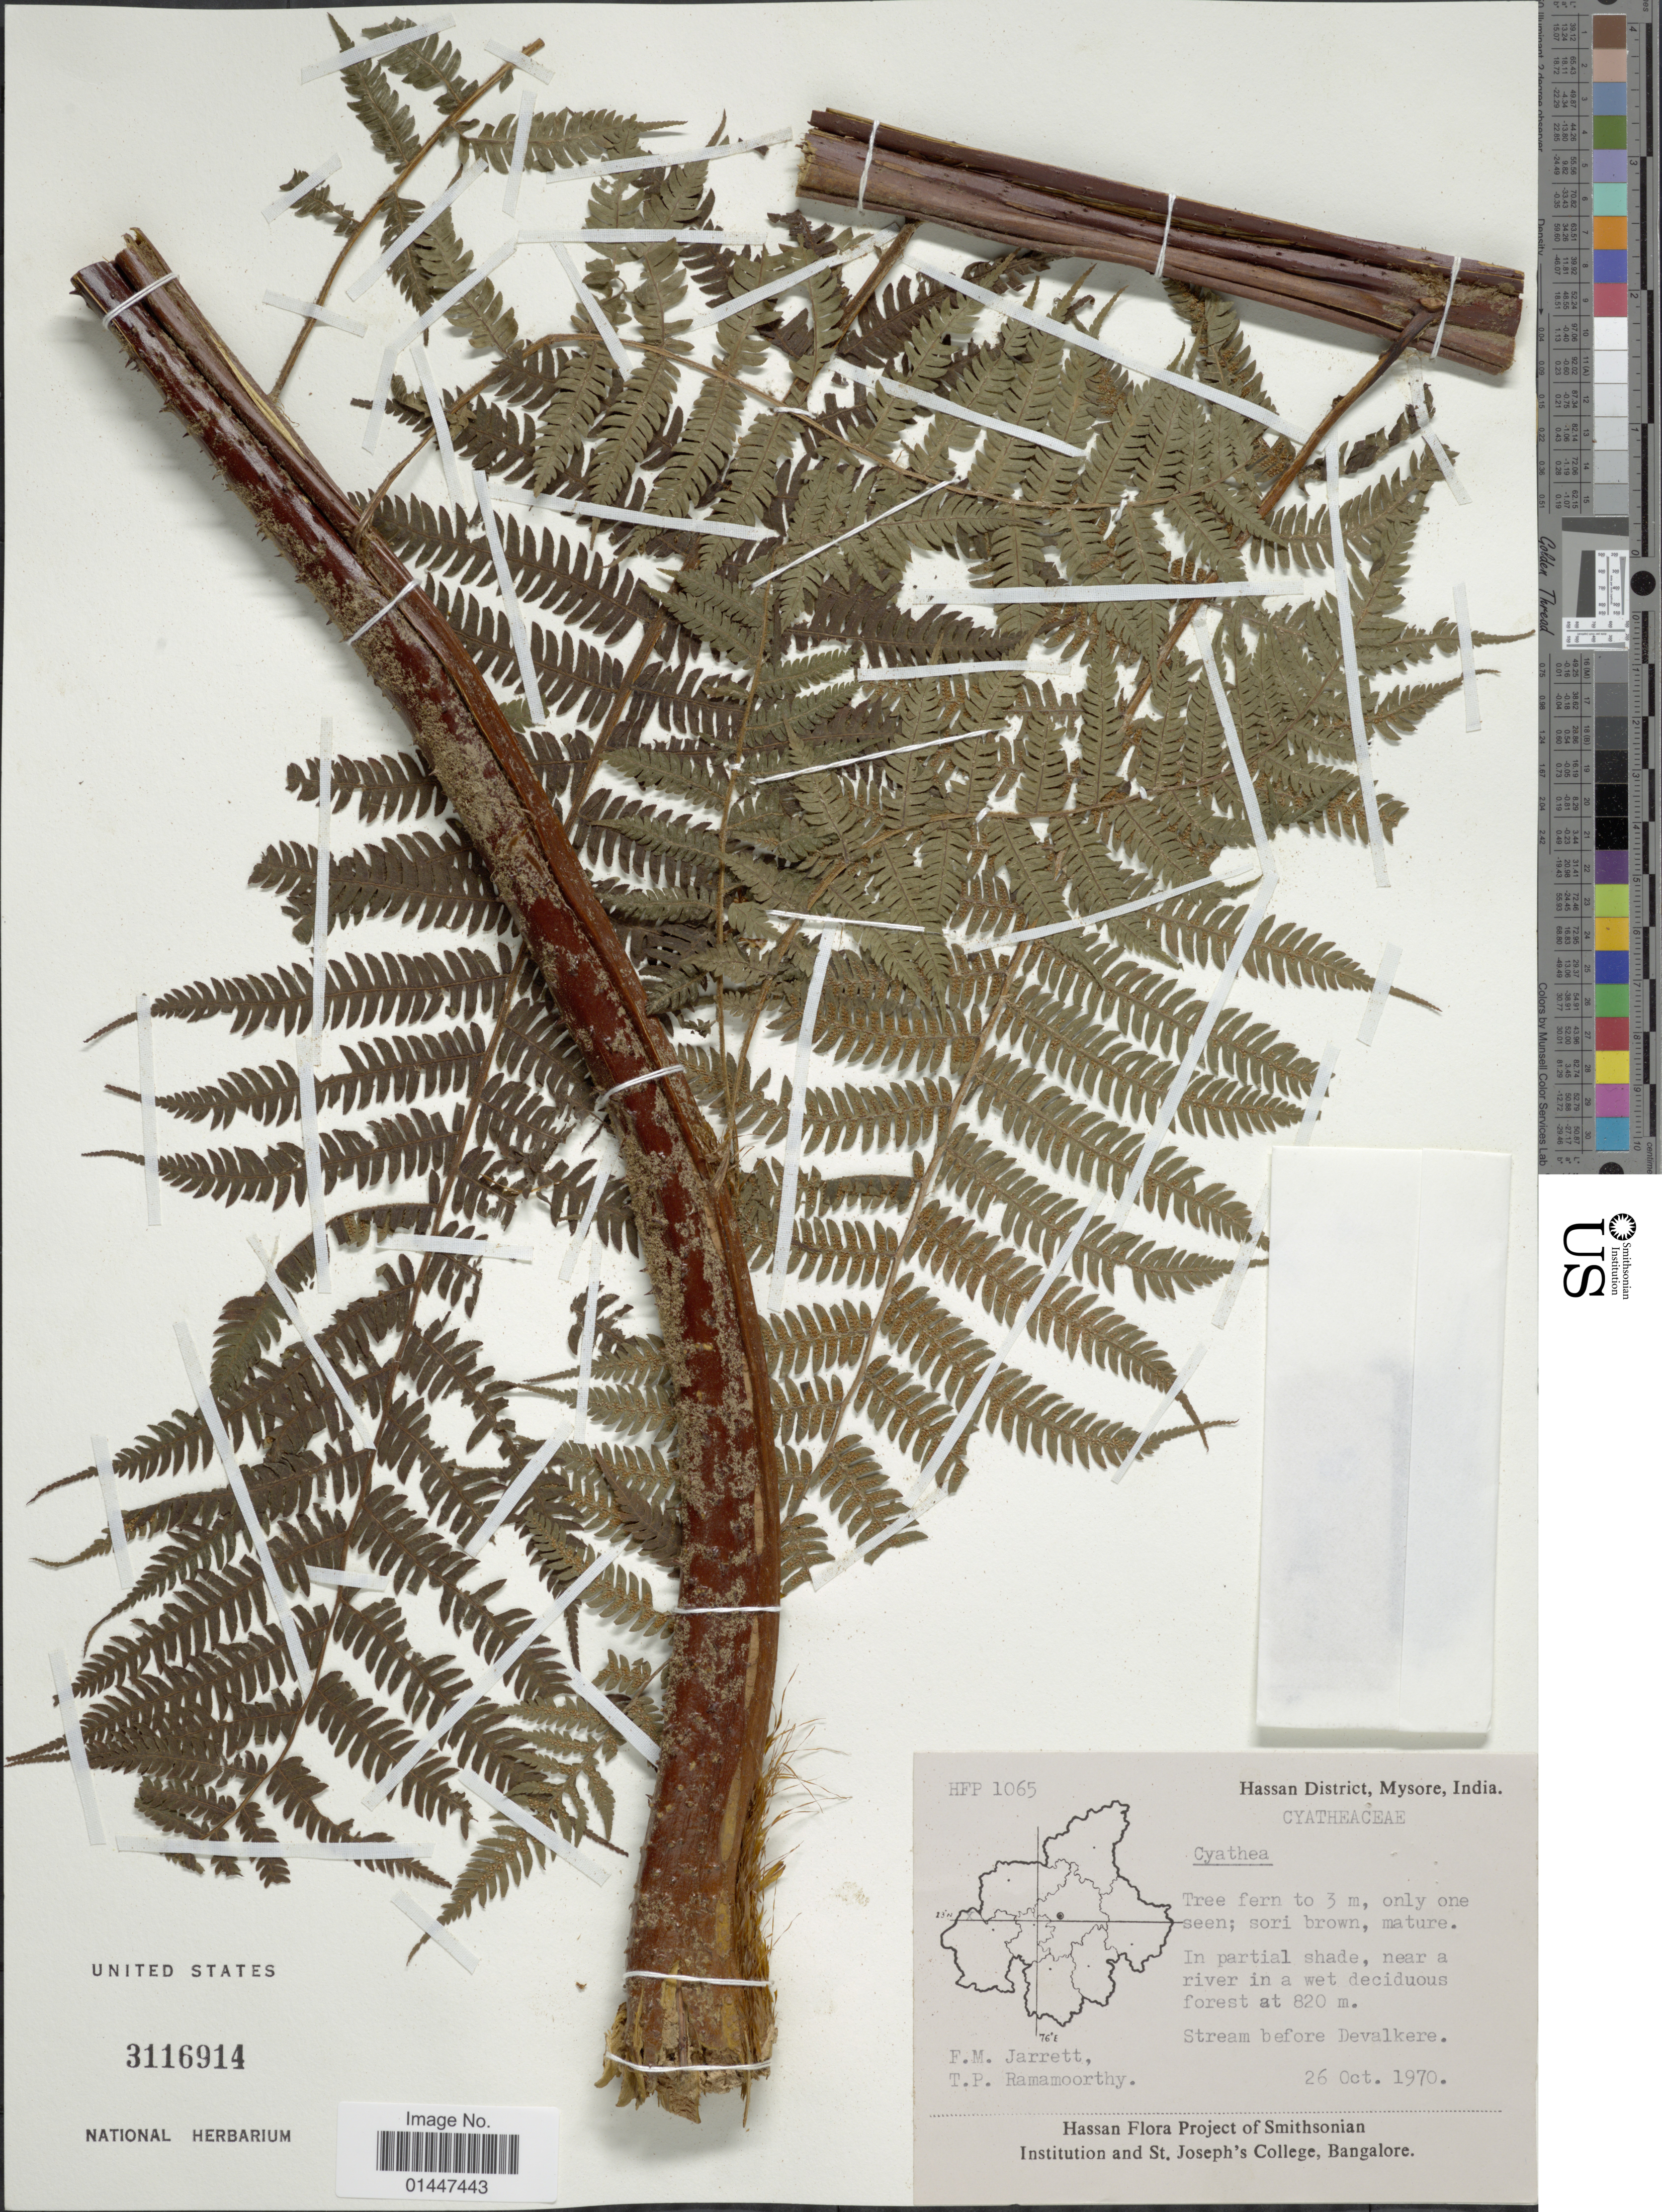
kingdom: Plantae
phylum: Tracheophyta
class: Polypodiopsida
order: Cyatheales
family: Cyatheaceae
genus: Sphaeropteris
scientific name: Sphaeropteris sp.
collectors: F. M. Jarrett & T. P. Ramamoorthy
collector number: HFP1065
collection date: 1970-10-26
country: India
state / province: Karnataka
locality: Hassan District, Mysore. In partial shade, near a river in a wet deciduous forest. Stream before Devalkere.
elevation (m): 820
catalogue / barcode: US 3116914